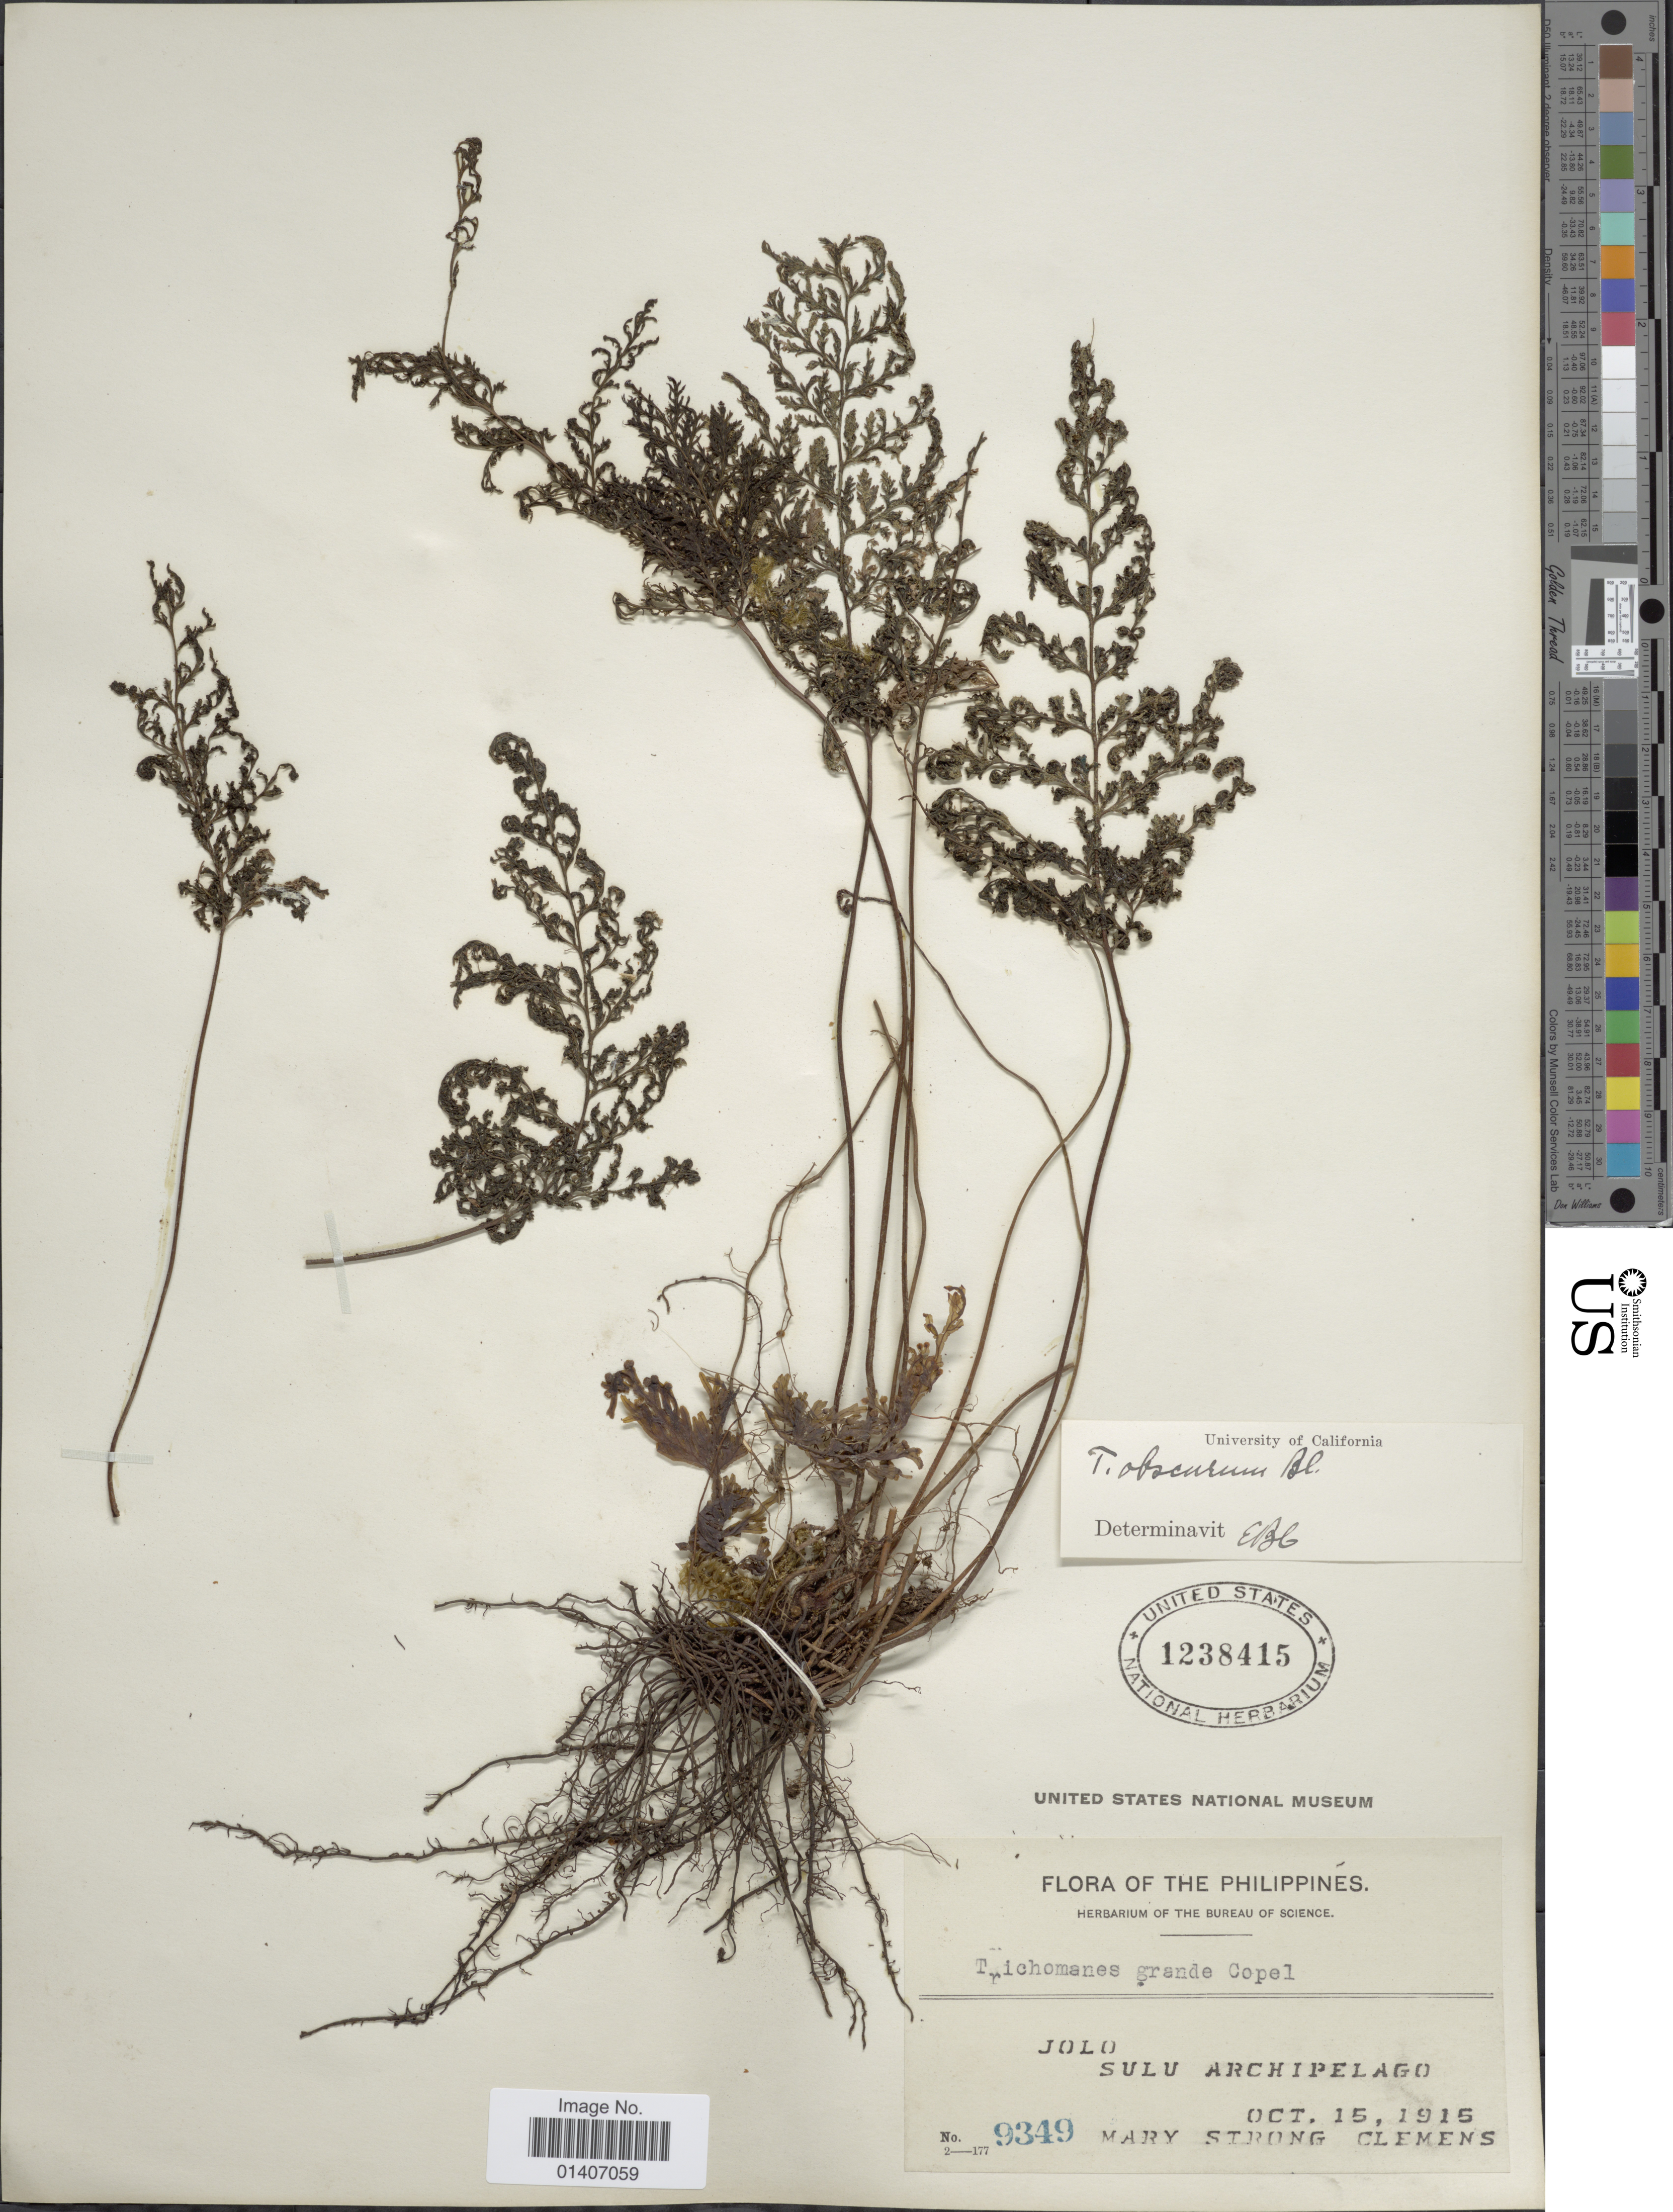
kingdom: Plantae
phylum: Tracheophyta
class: Polypodiopsida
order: Hymenophyllales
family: Hymenophyllaceae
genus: Abrodictyum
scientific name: Abrodictyum obscurum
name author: (Blume) Ebihara & K. Iwats.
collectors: M. S. Clemens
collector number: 9349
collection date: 1915-10-15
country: Philippines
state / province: Muslim Mindanao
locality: Jolo Sulu Archipelago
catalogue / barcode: US 1238415